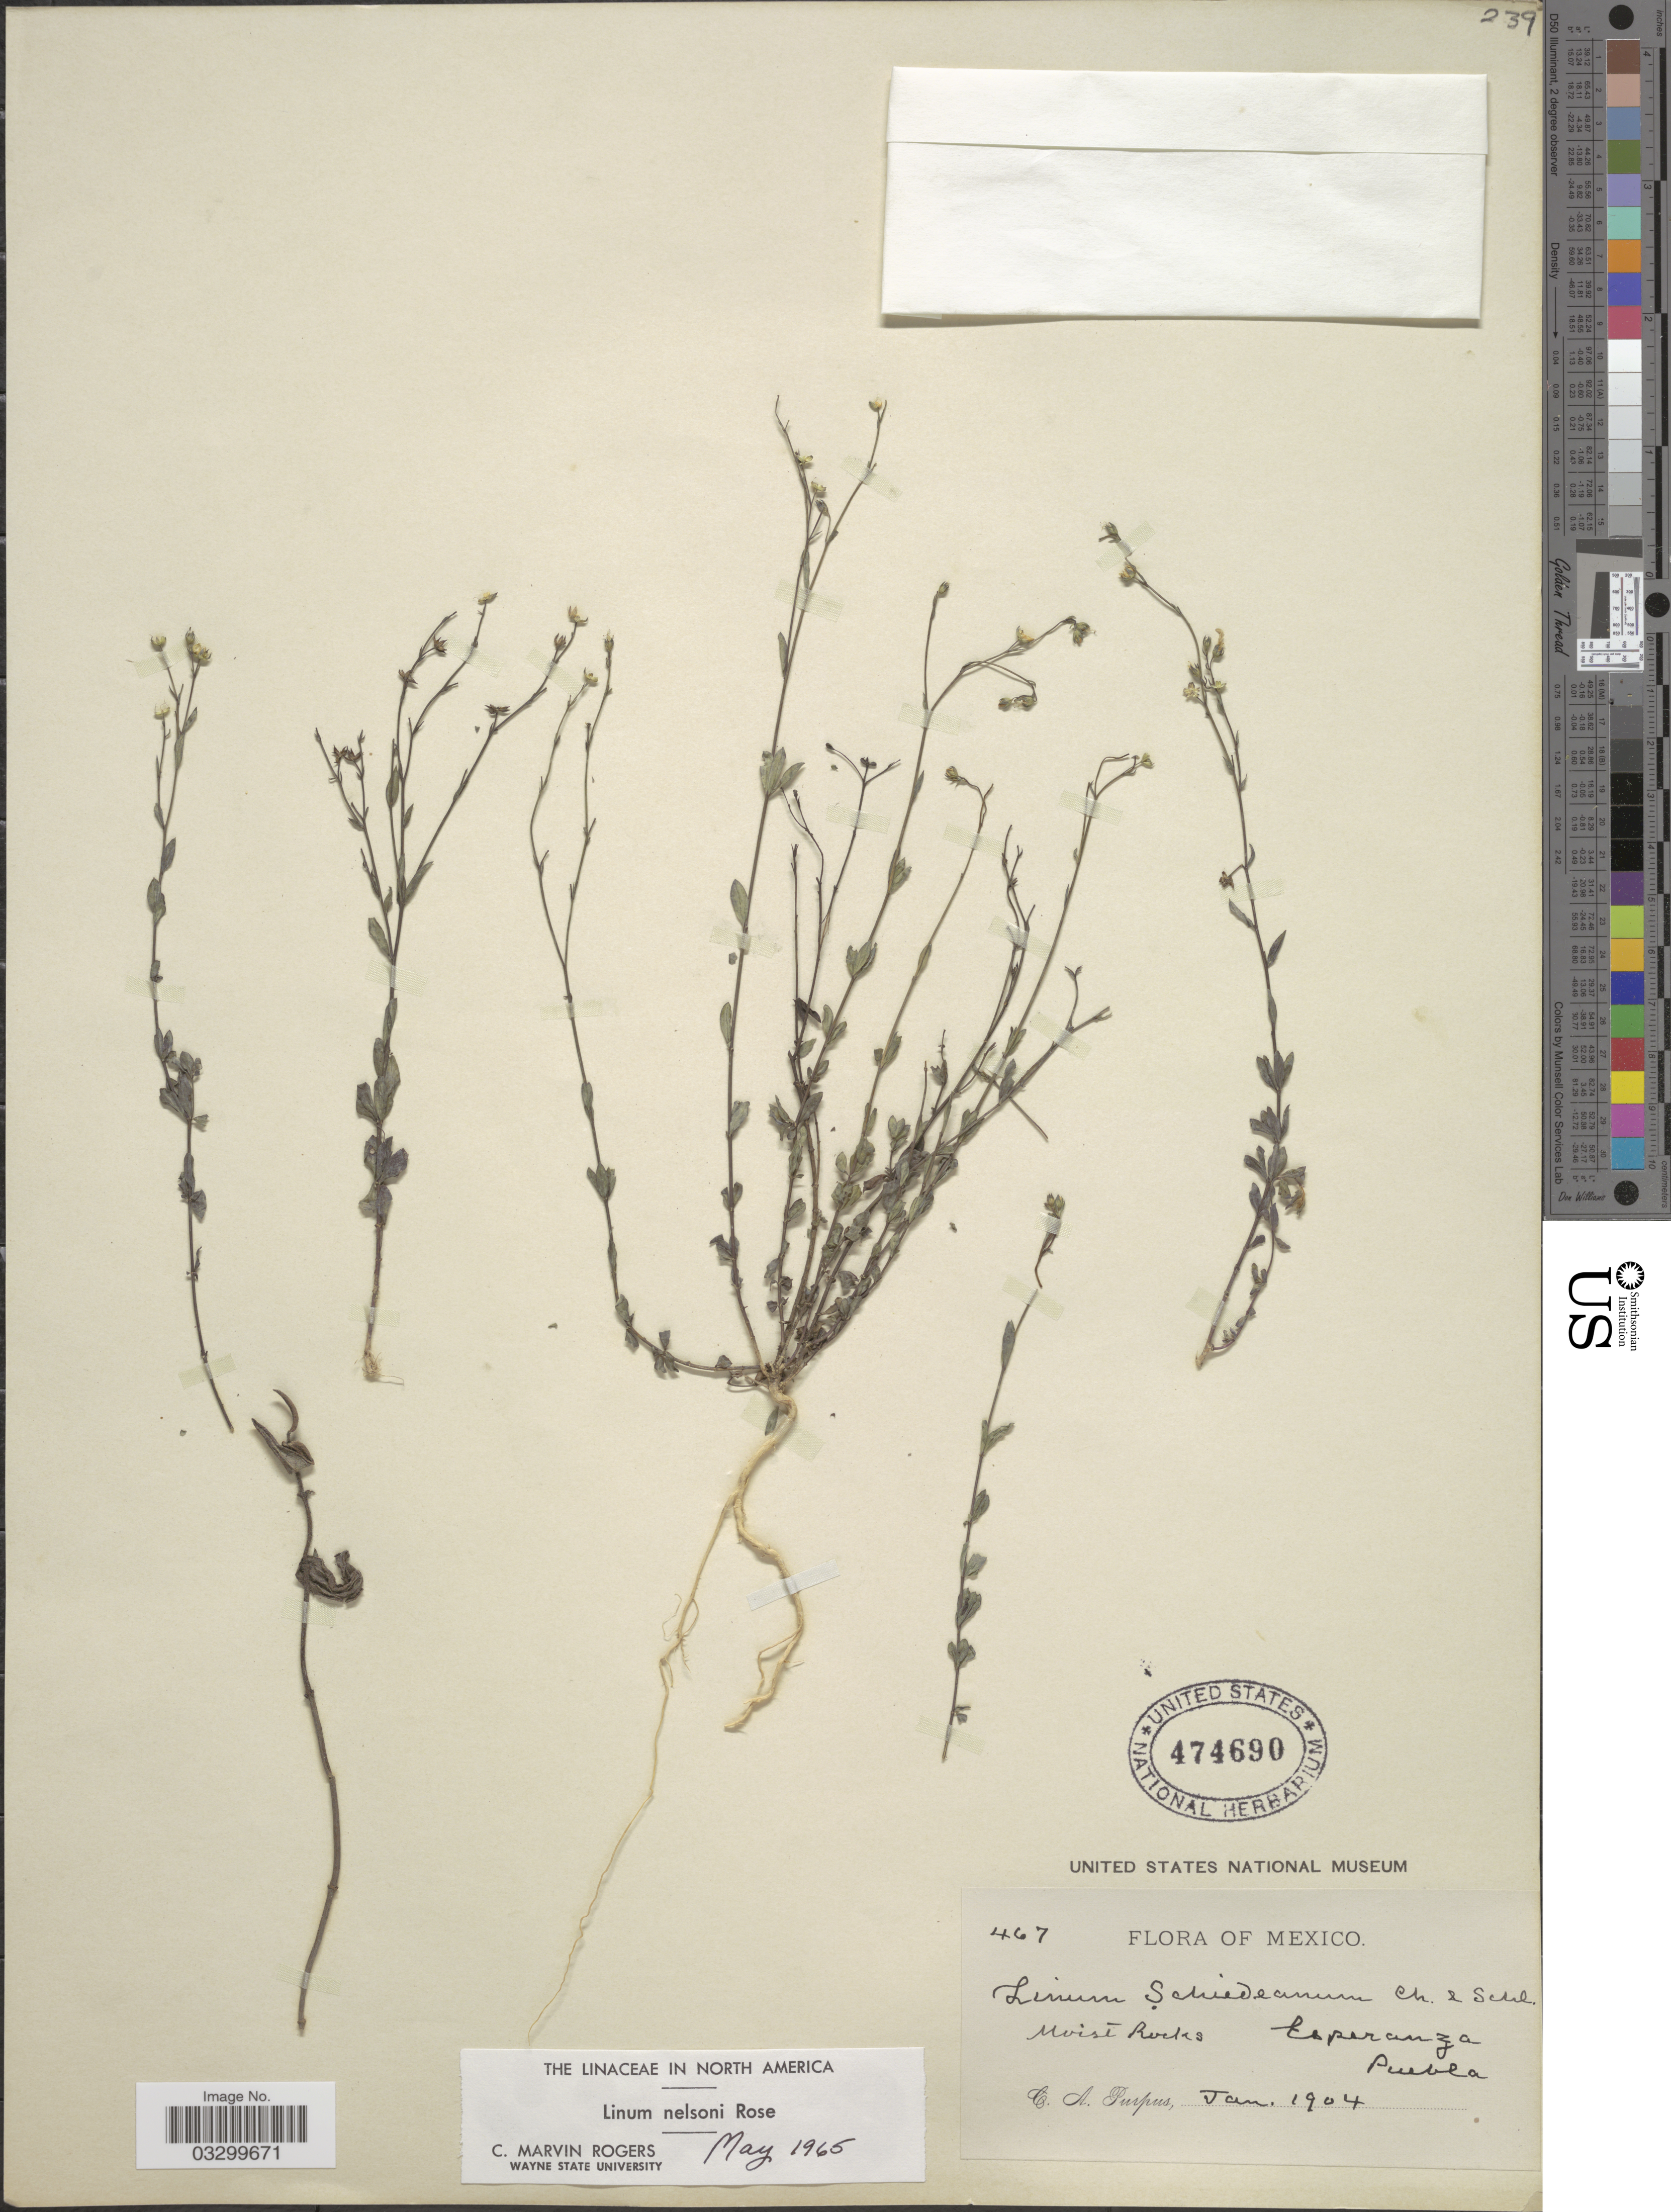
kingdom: Plantae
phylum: Tracheophyta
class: Magnoliopsida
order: Malpighiales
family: Linaceae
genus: Linum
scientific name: Linum nelsonii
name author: Rose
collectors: C. A. Purpus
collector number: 467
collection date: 1904-01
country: Mexico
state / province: Puebla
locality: Esperanza.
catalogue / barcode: US 474690